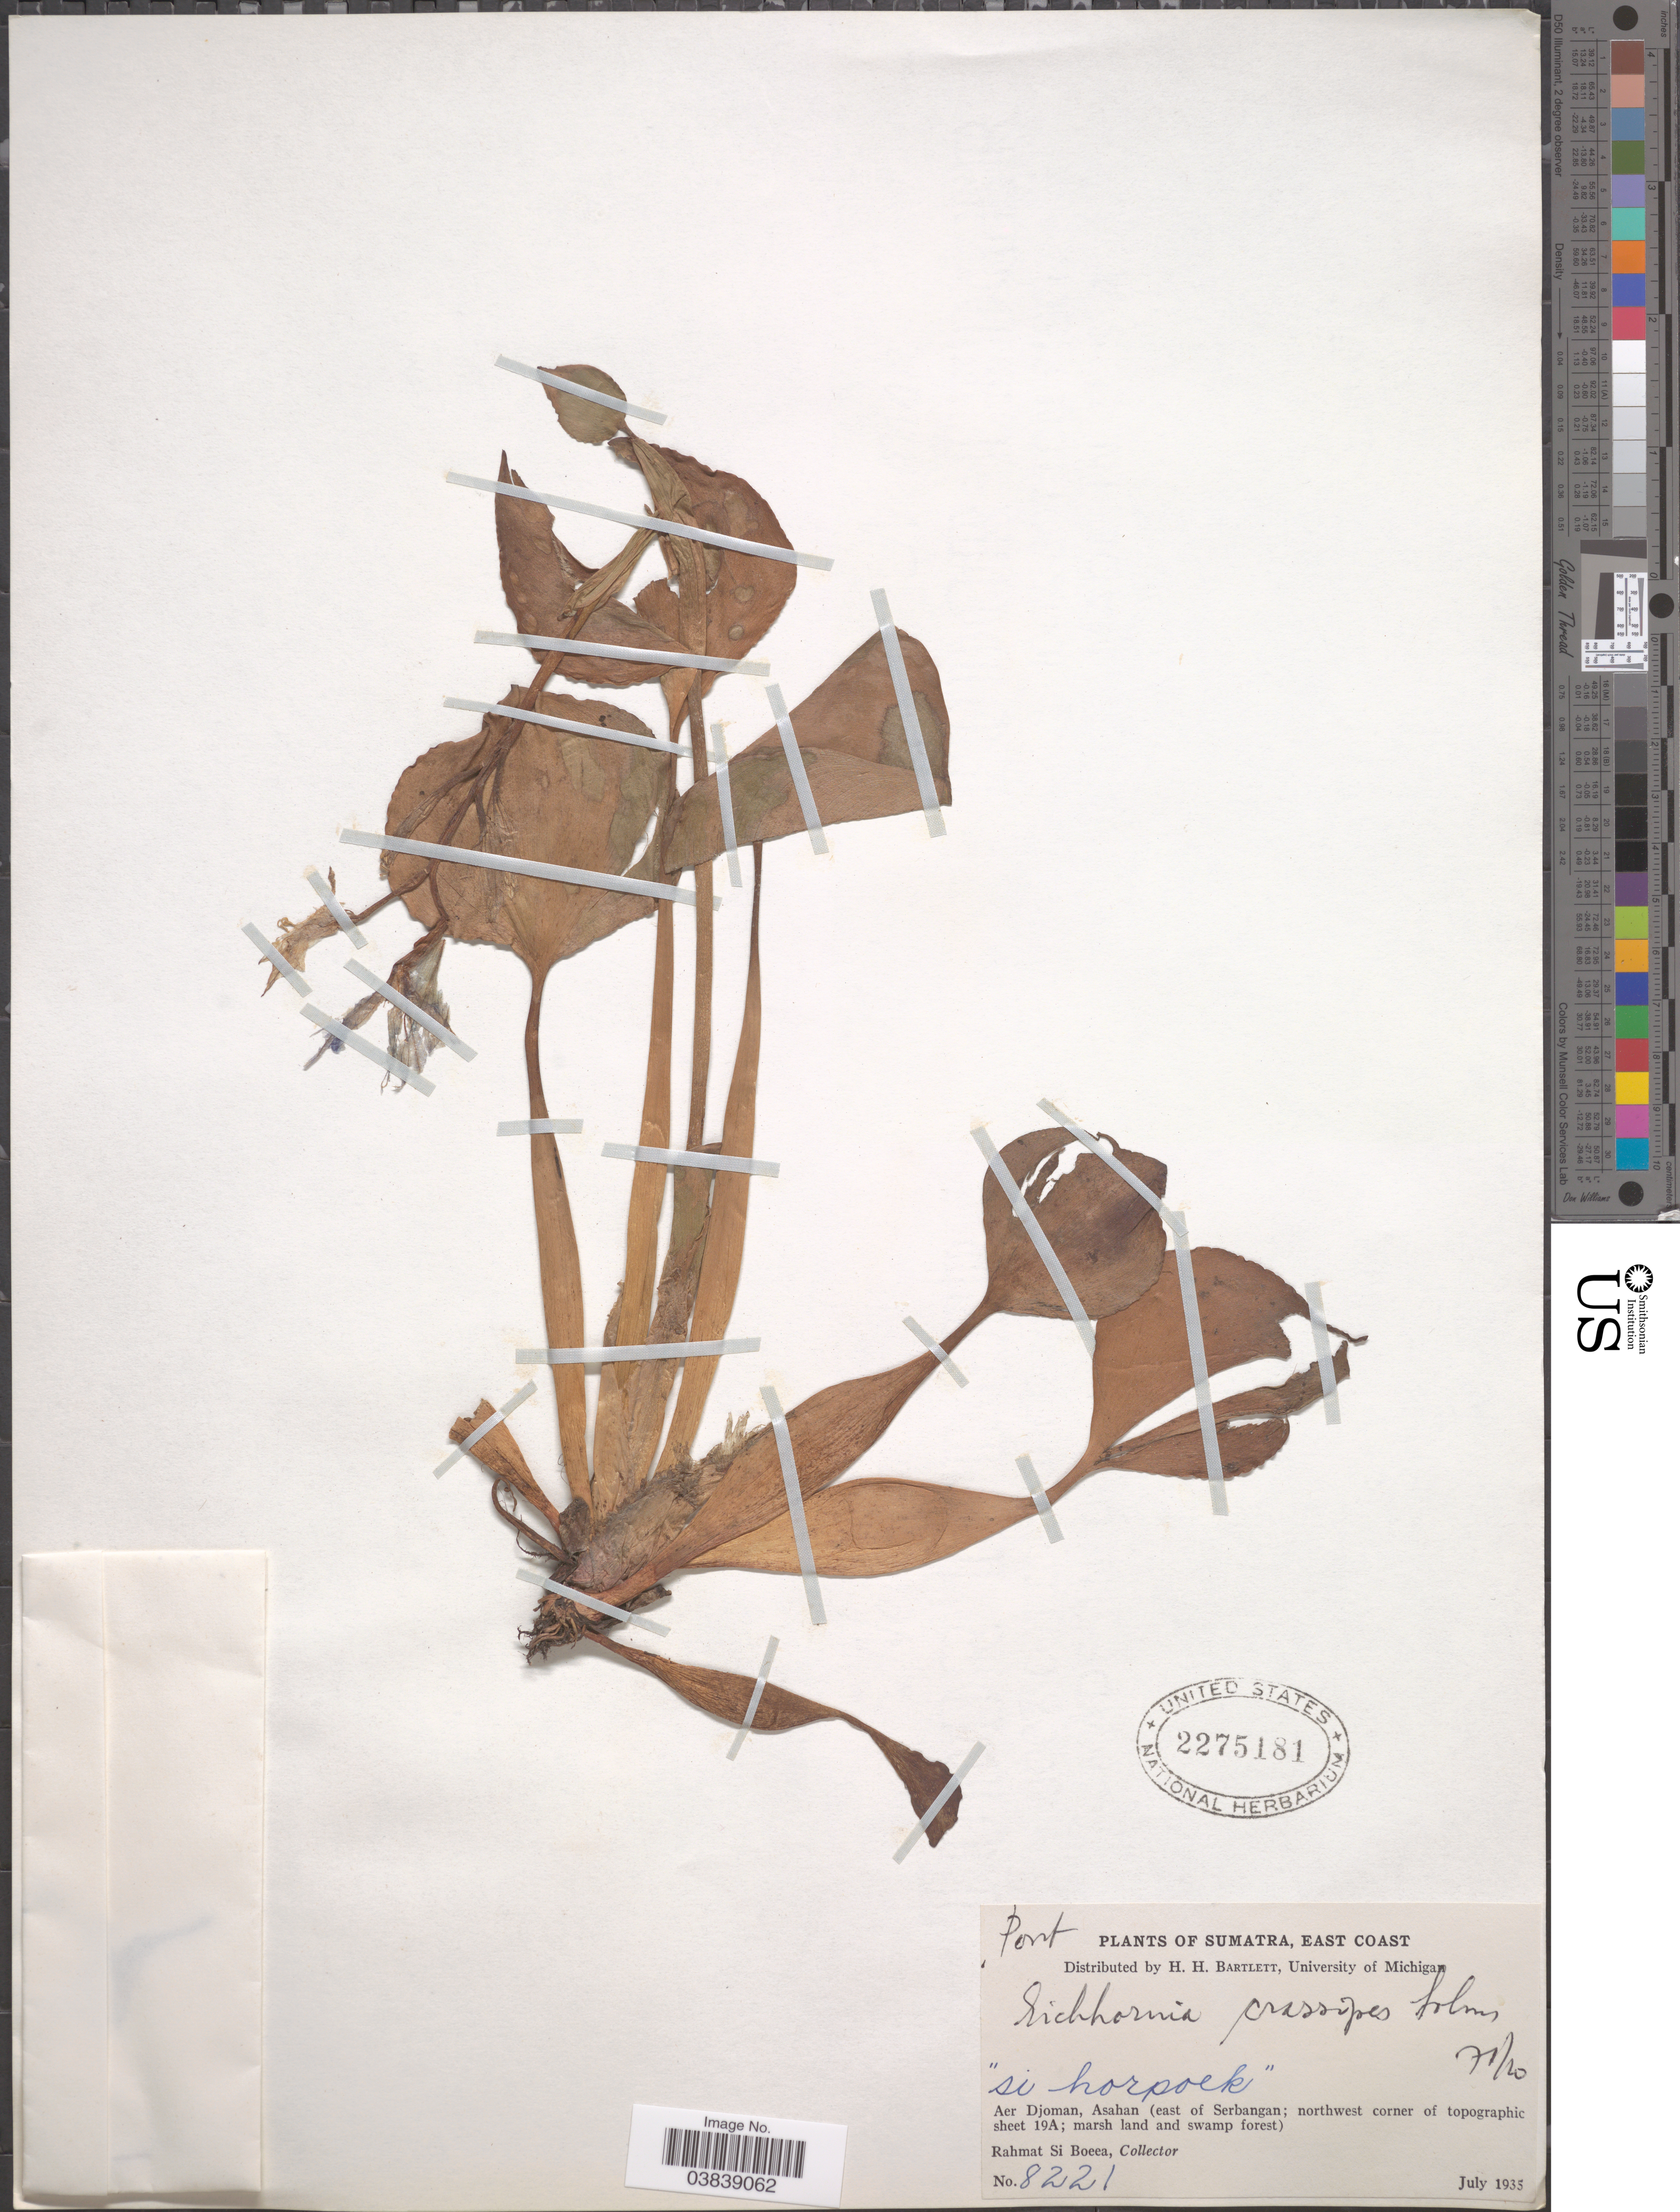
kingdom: Plantae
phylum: Tracheophyta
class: Liliopsida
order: Commelinales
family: Pontederiaceae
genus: Eichhornia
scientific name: Eichhornia crassipes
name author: (Mart.) Solms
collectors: Rahmat Si Boeea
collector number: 8221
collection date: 1935-07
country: Indonesia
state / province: Sumatra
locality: East Coast. Aer Djoman, Asahan (east of Serbangan; northwest corner of topographic sheet 19A).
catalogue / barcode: US 2275181